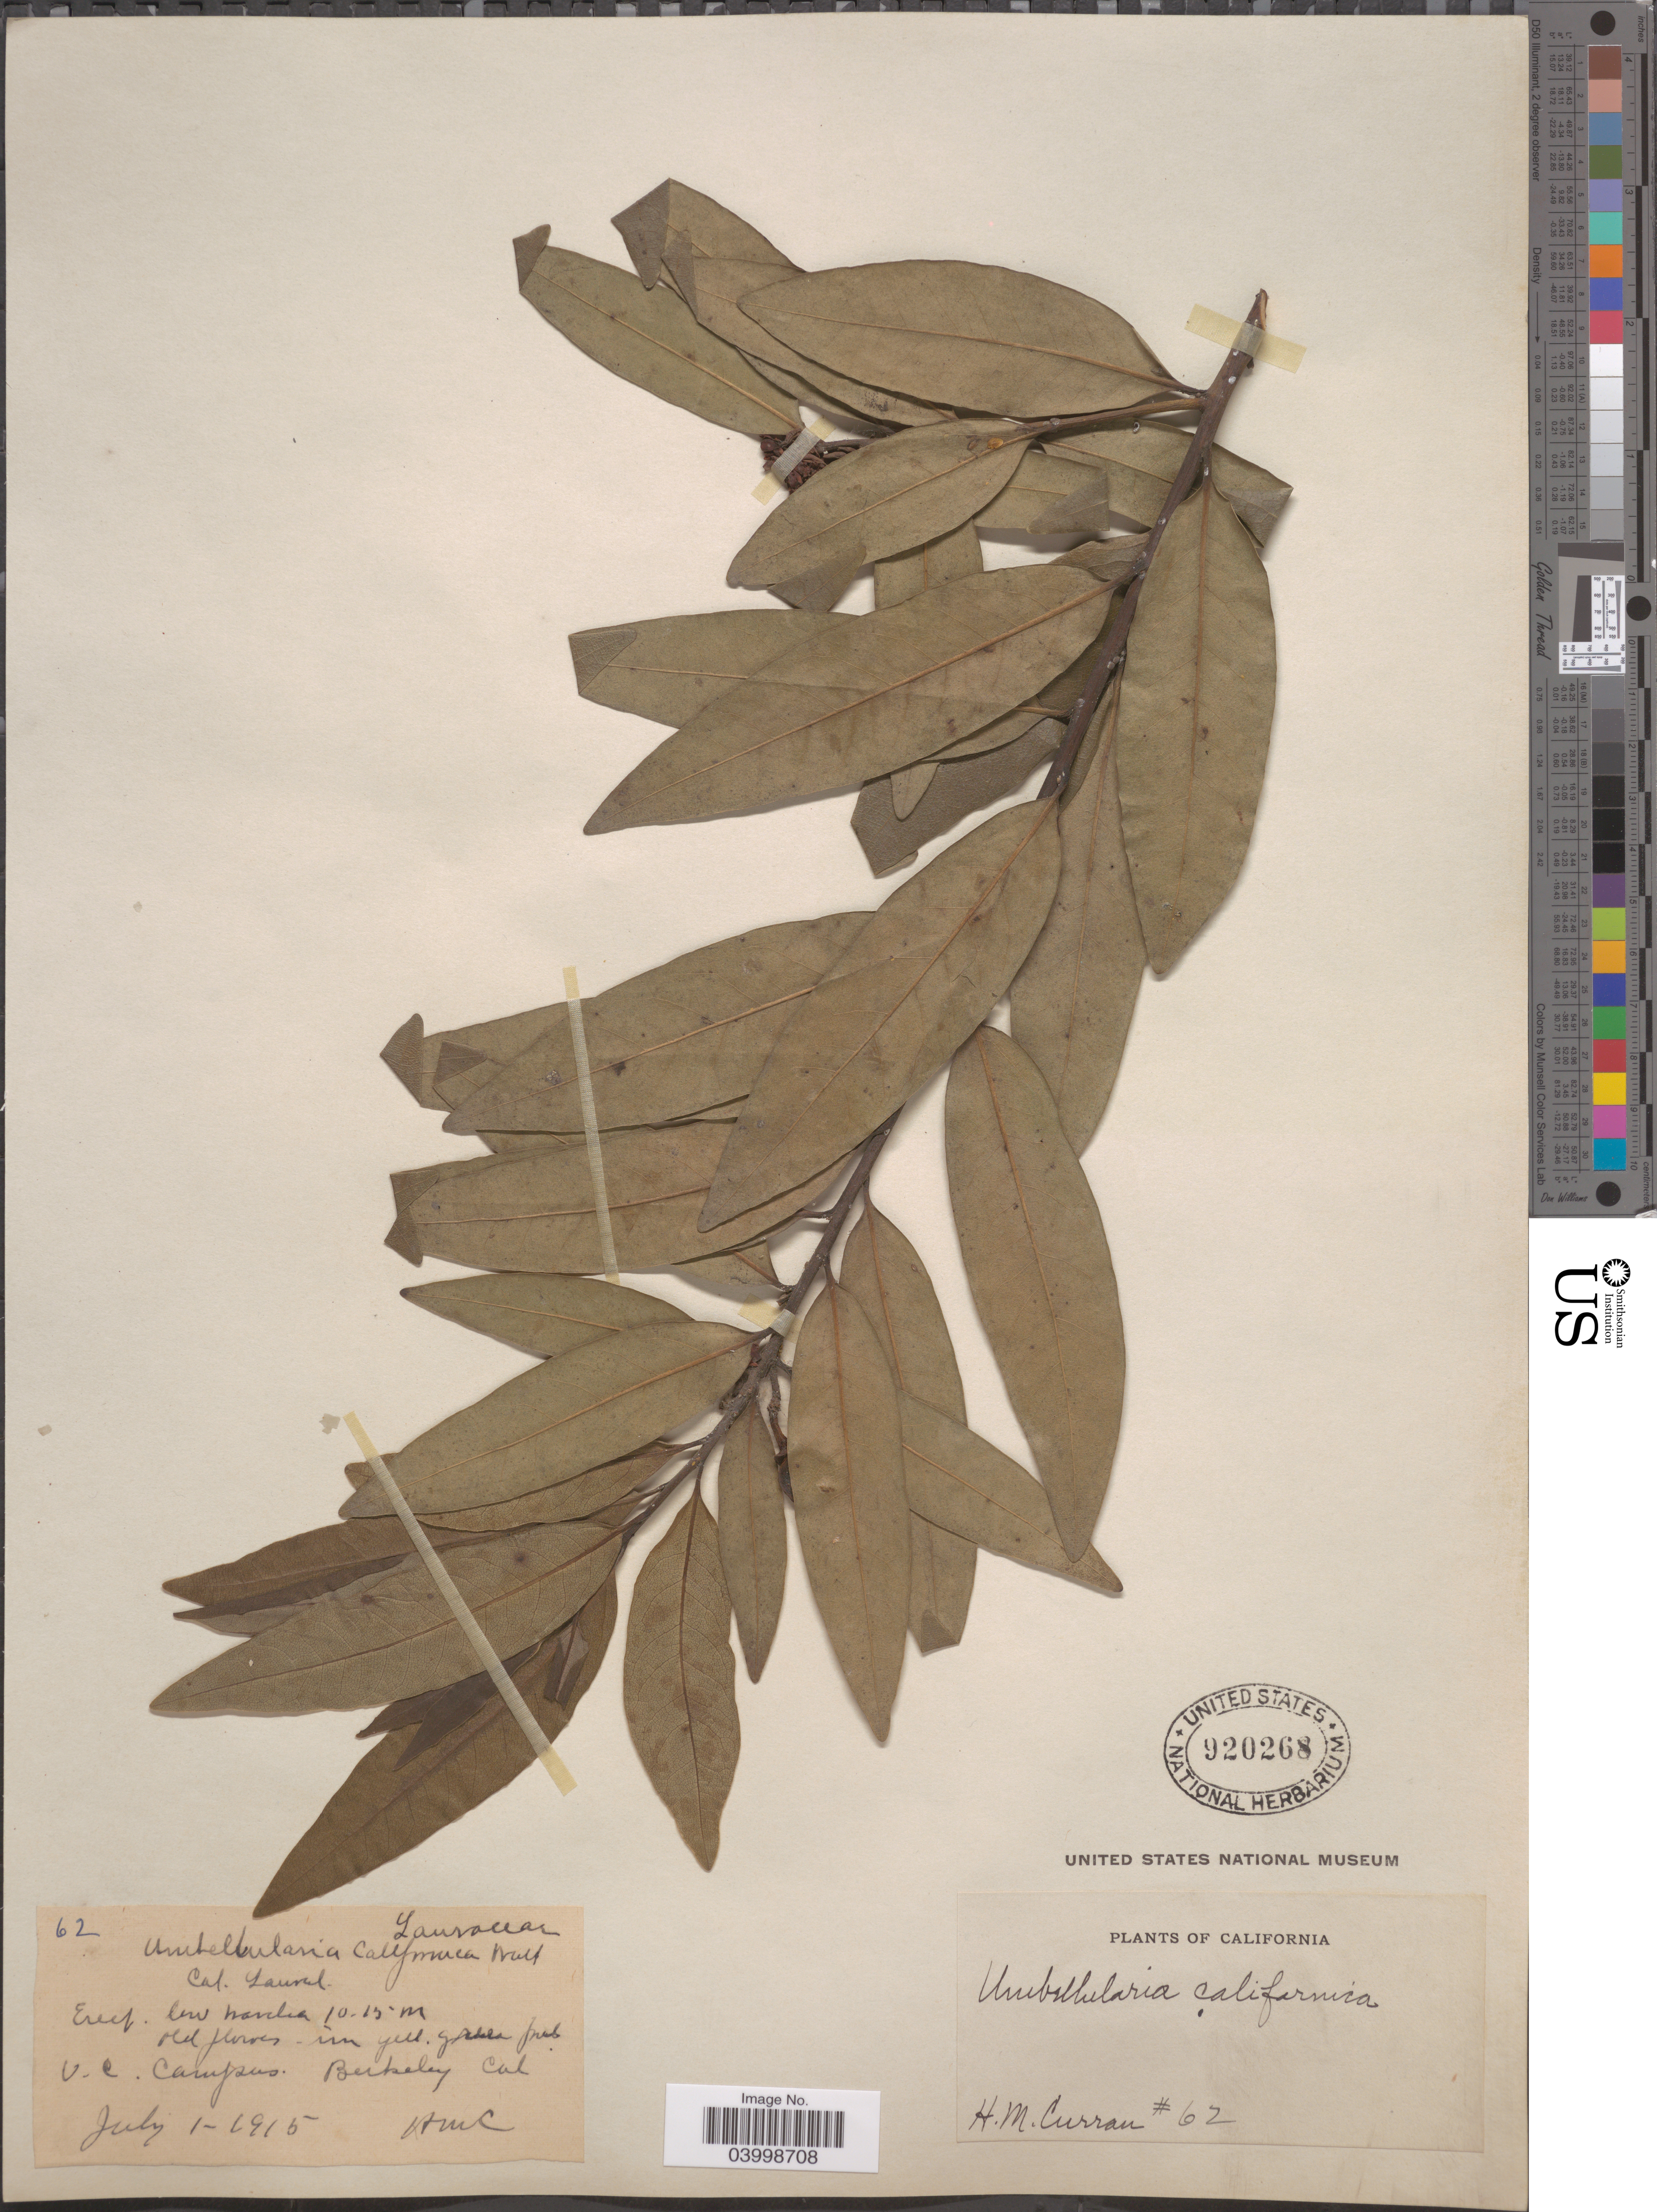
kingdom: Plantae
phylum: Tracheophyta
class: Magnoliopsida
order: Laurales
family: Lauraceae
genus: Umbellularia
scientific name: Umbellularia californica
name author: (Hook. & Arn.) Nutt.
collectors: H. M. Curran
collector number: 62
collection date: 1915-07-01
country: United States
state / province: California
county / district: Alameda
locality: V.C.Campus. Berkeley.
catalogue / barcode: US 920268